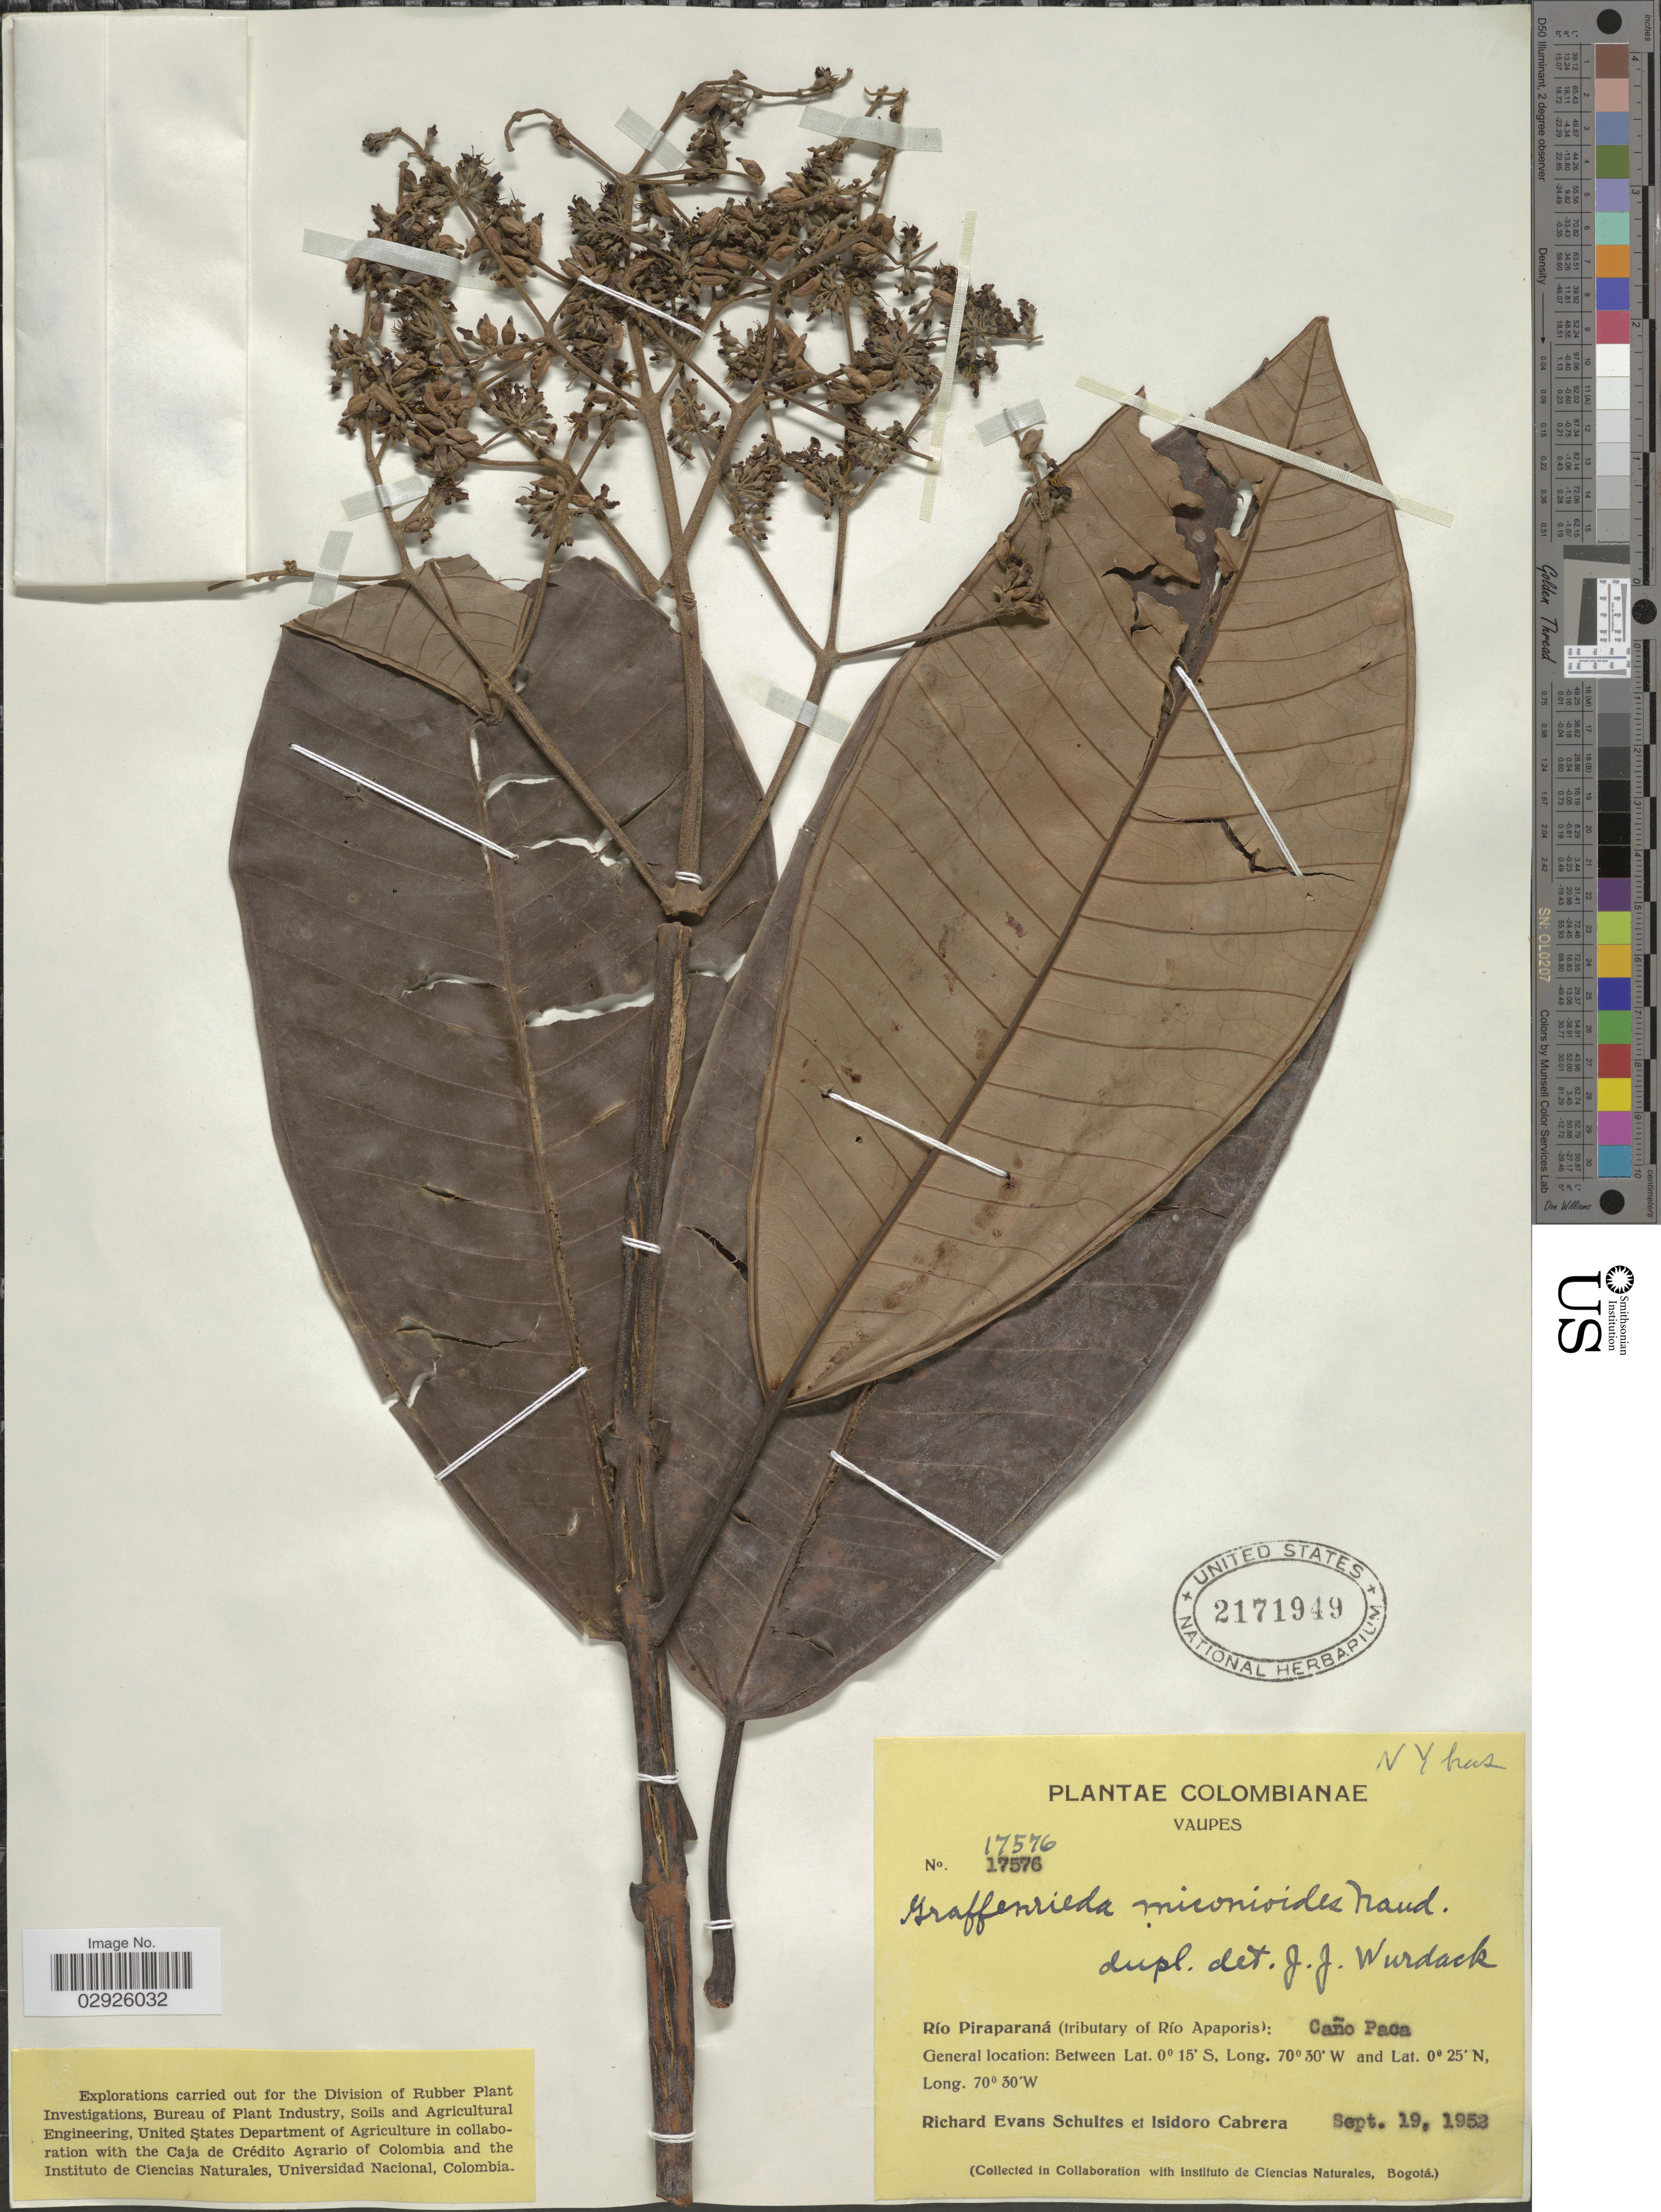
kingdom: Plantae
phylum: Tracheophyta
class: Magnoliopsida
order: Myrtales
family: Melastomataceae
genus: Graffenrieda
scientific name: Graffenrieda miconioides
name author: Naudin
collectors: R. E. Schultes & I. Cabrera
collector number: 17576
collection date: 1952-09-19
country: Colombia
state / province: Vaupés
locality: Río Piraparaná (tributary of Río Apaporis): Caño Paca.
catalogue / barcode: US 2171949